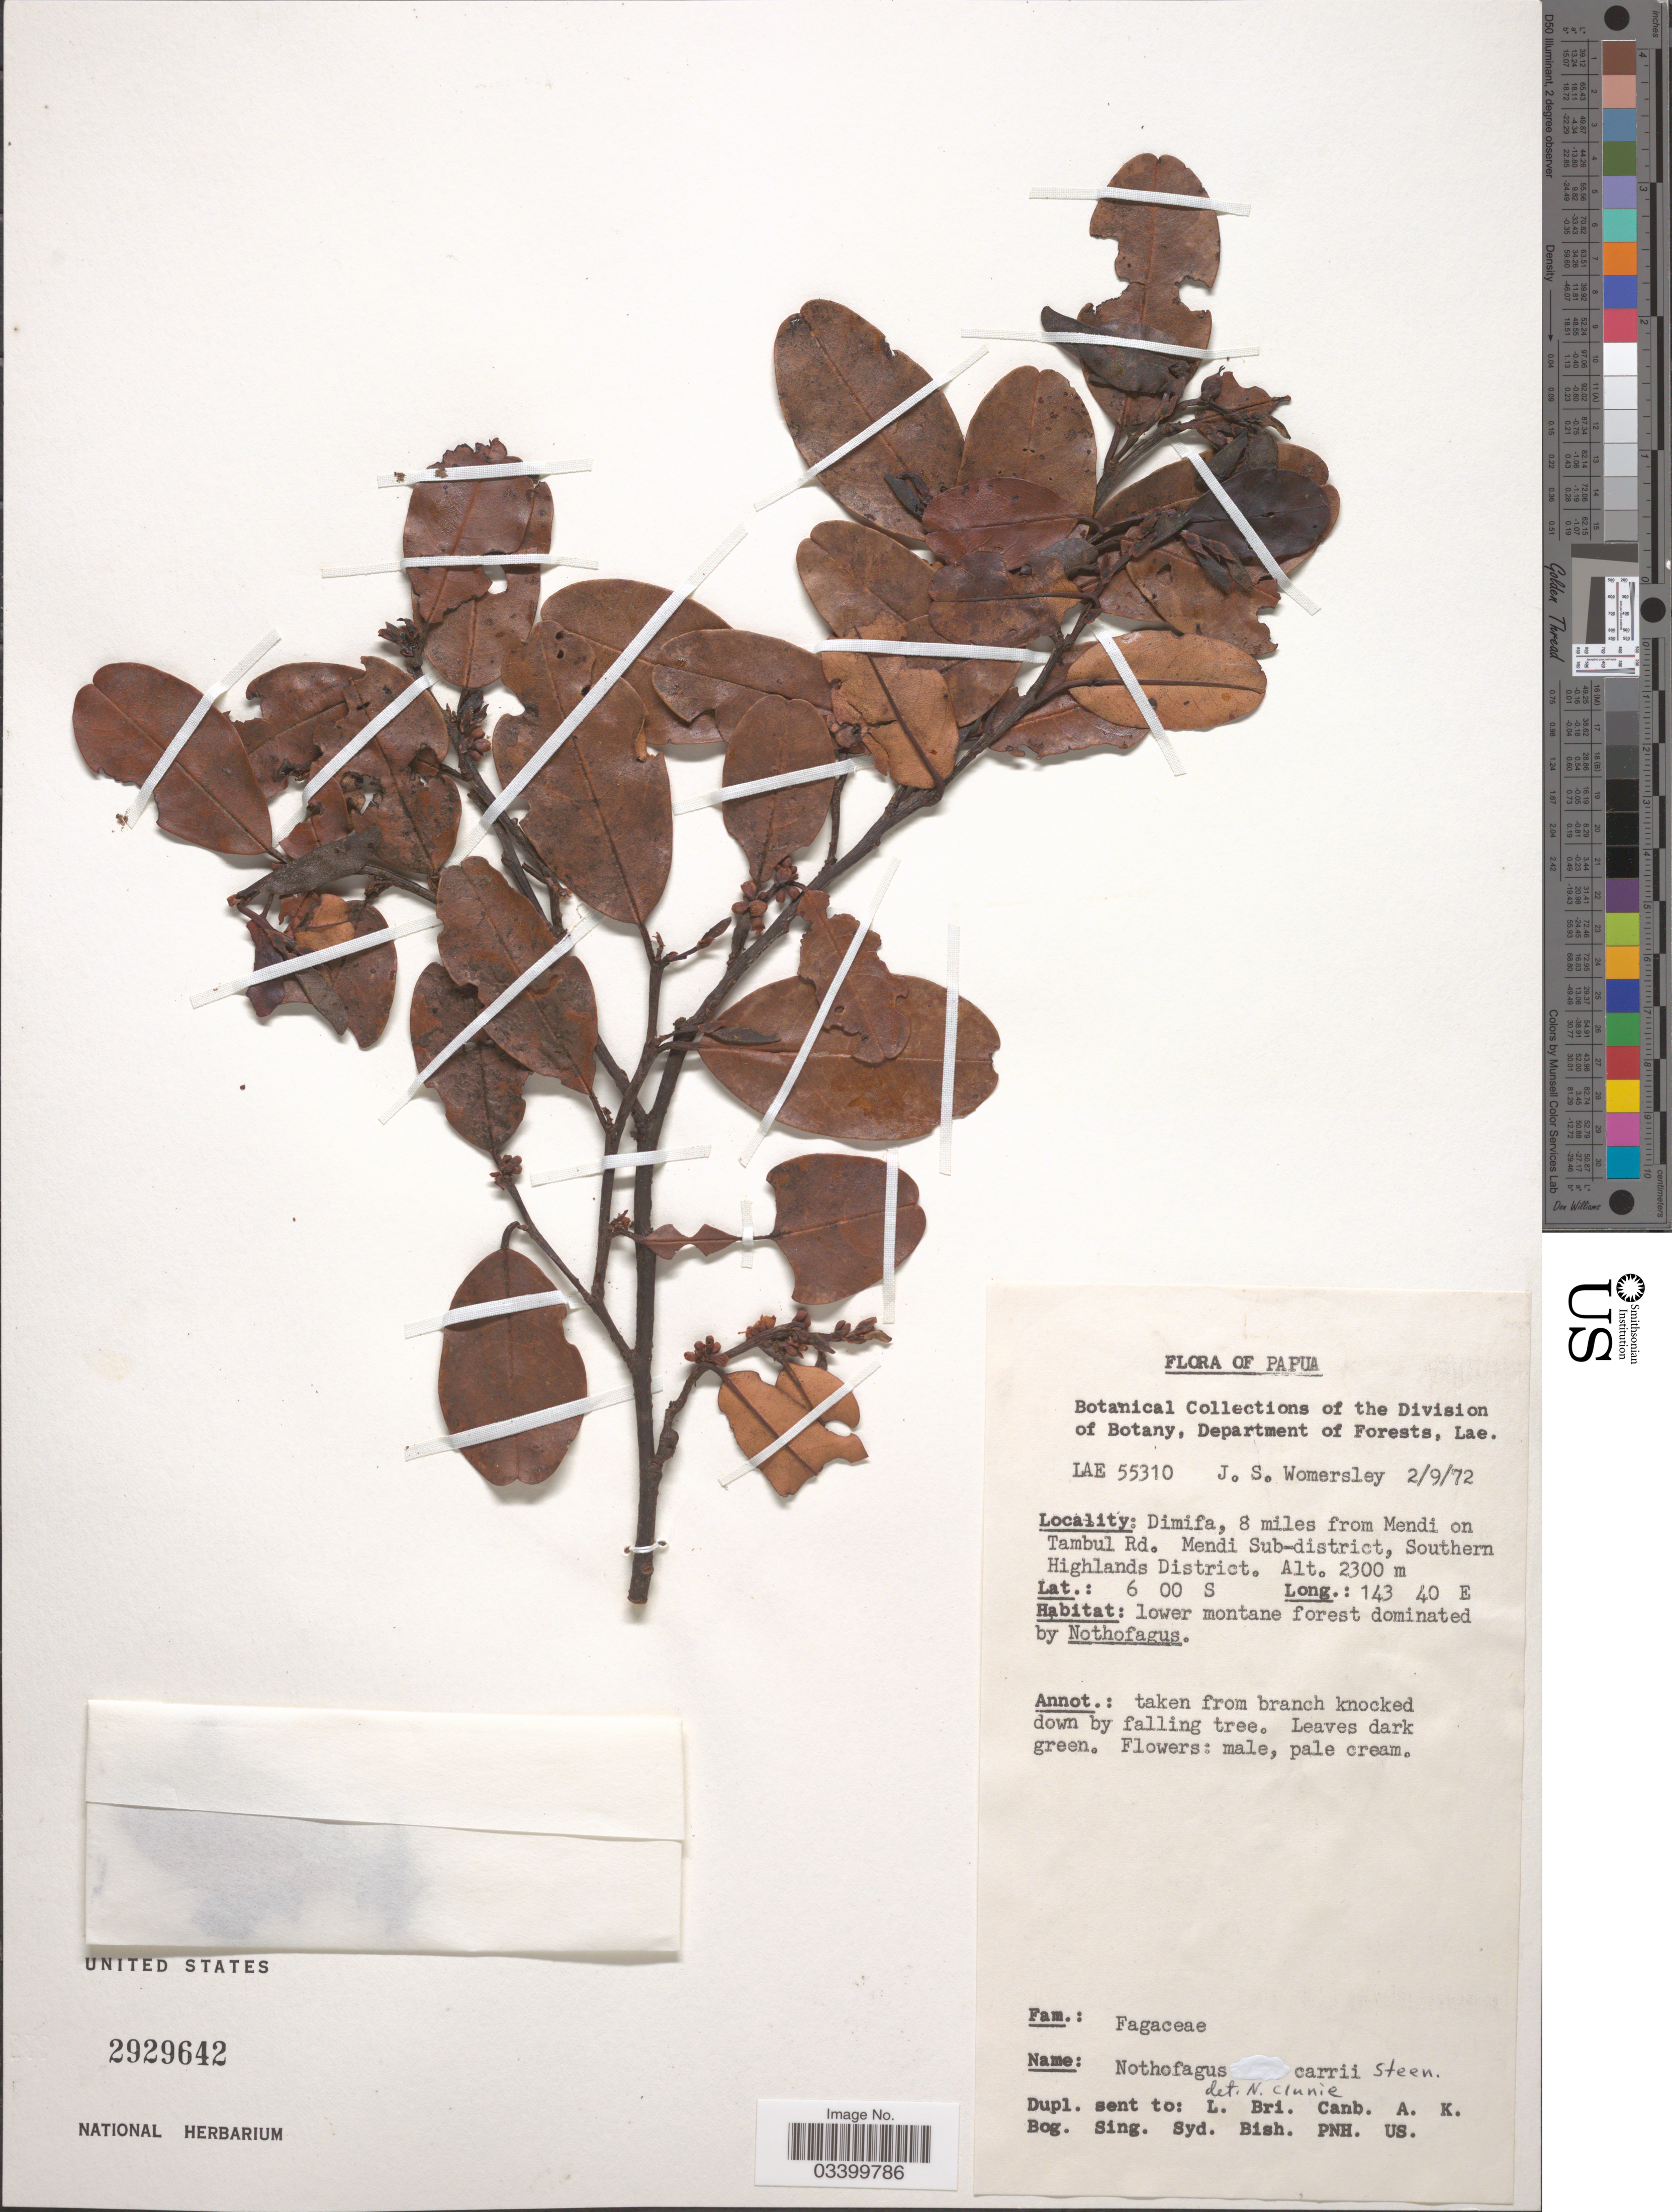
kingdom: Plantae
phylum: Tracheophyta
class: Magnoliopsida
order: Fagales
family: Nothofagaceae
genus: Nothofagus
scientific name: Nothofagus carrii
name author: Steenis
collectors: J. S. Womersley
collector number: LAE 55310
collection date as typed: Transcribed d/m/y: 2/9/72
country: Papua New Guinea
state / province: Southern Highlands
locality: Papua. Dimifa, 8 miles from Mendi on Tambul Rd. Mendi Sub-district, Southern Highlands District.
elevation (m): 2300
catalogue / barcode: US 2929642